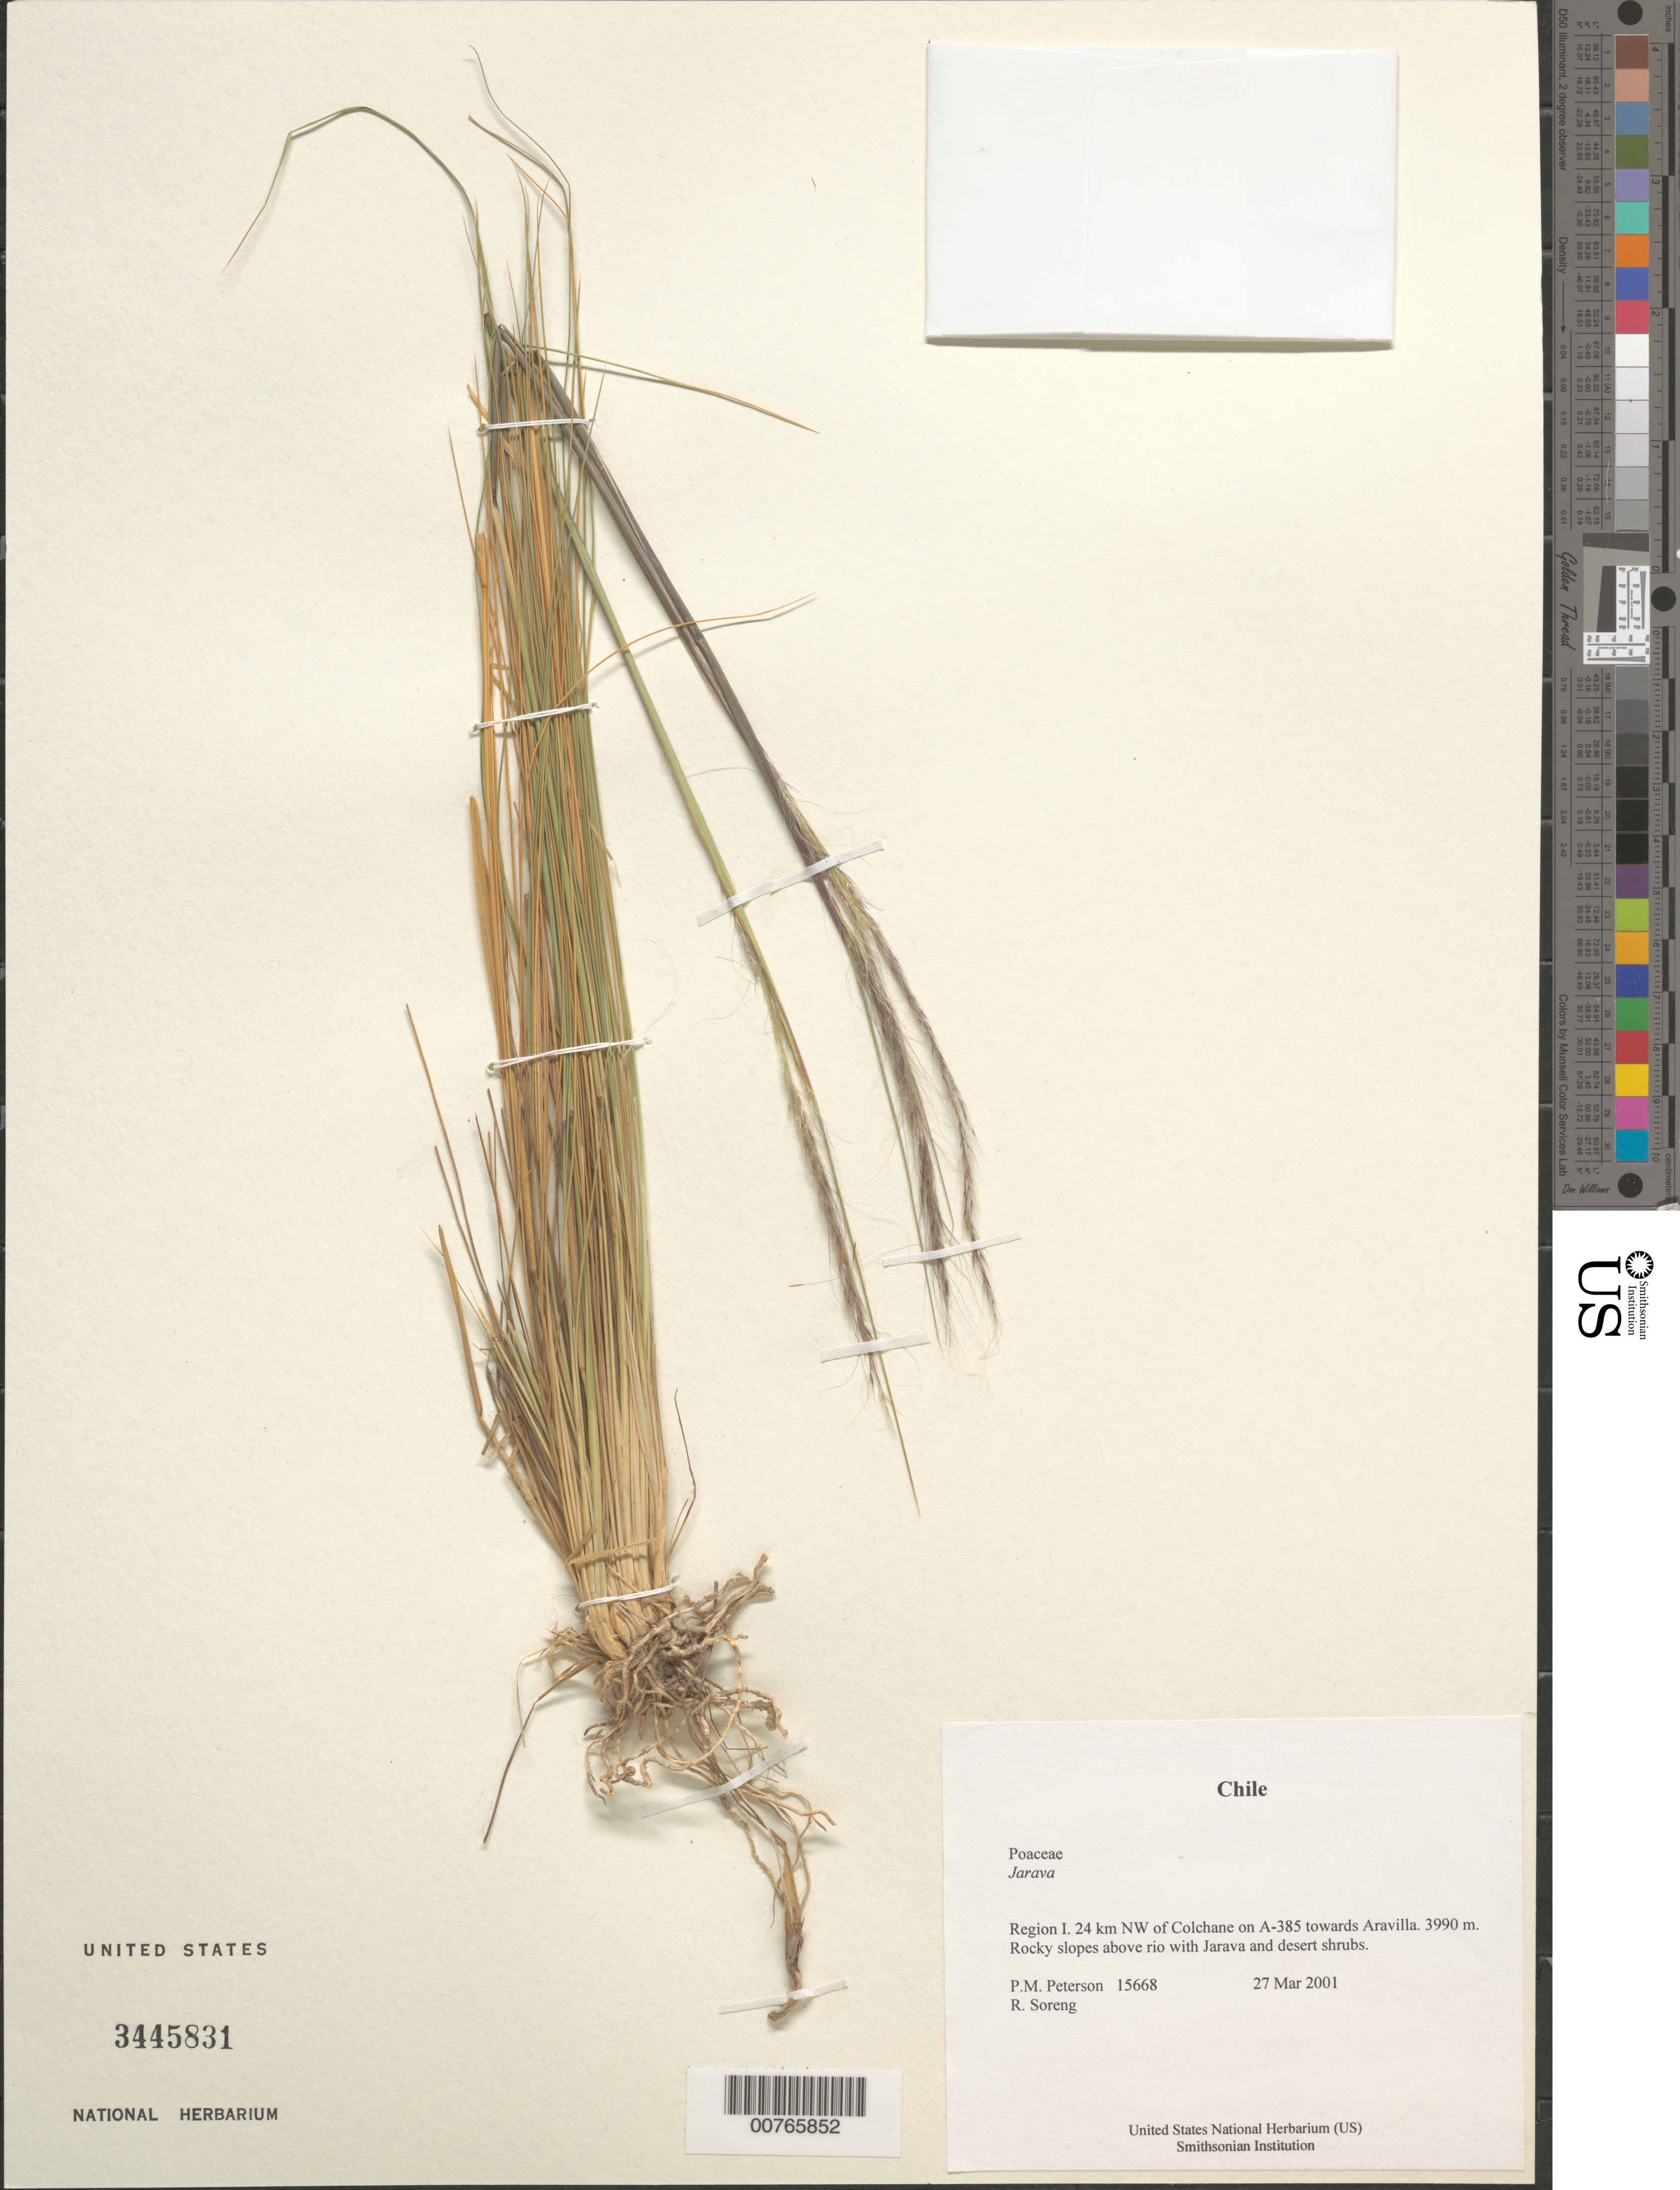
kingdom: Plantae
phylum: Tracheophyta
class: Liliopsida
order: Poales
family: Poaceae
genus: Jarava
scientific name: Jarava leptostachya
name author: (Griseb.) F. Rojas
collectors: P. M. Peterson & R. J. Soreng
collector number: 15668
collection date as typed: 27 Mar 2001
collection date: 2001-03-27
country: Chile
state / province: Tarapacá (I)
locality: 24 km NW of Colchane on A-385 towards Aravilla.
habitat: Rocky slopes above rio with Jarava and desert shrubs.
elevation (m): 3990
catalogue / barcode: US 3445831